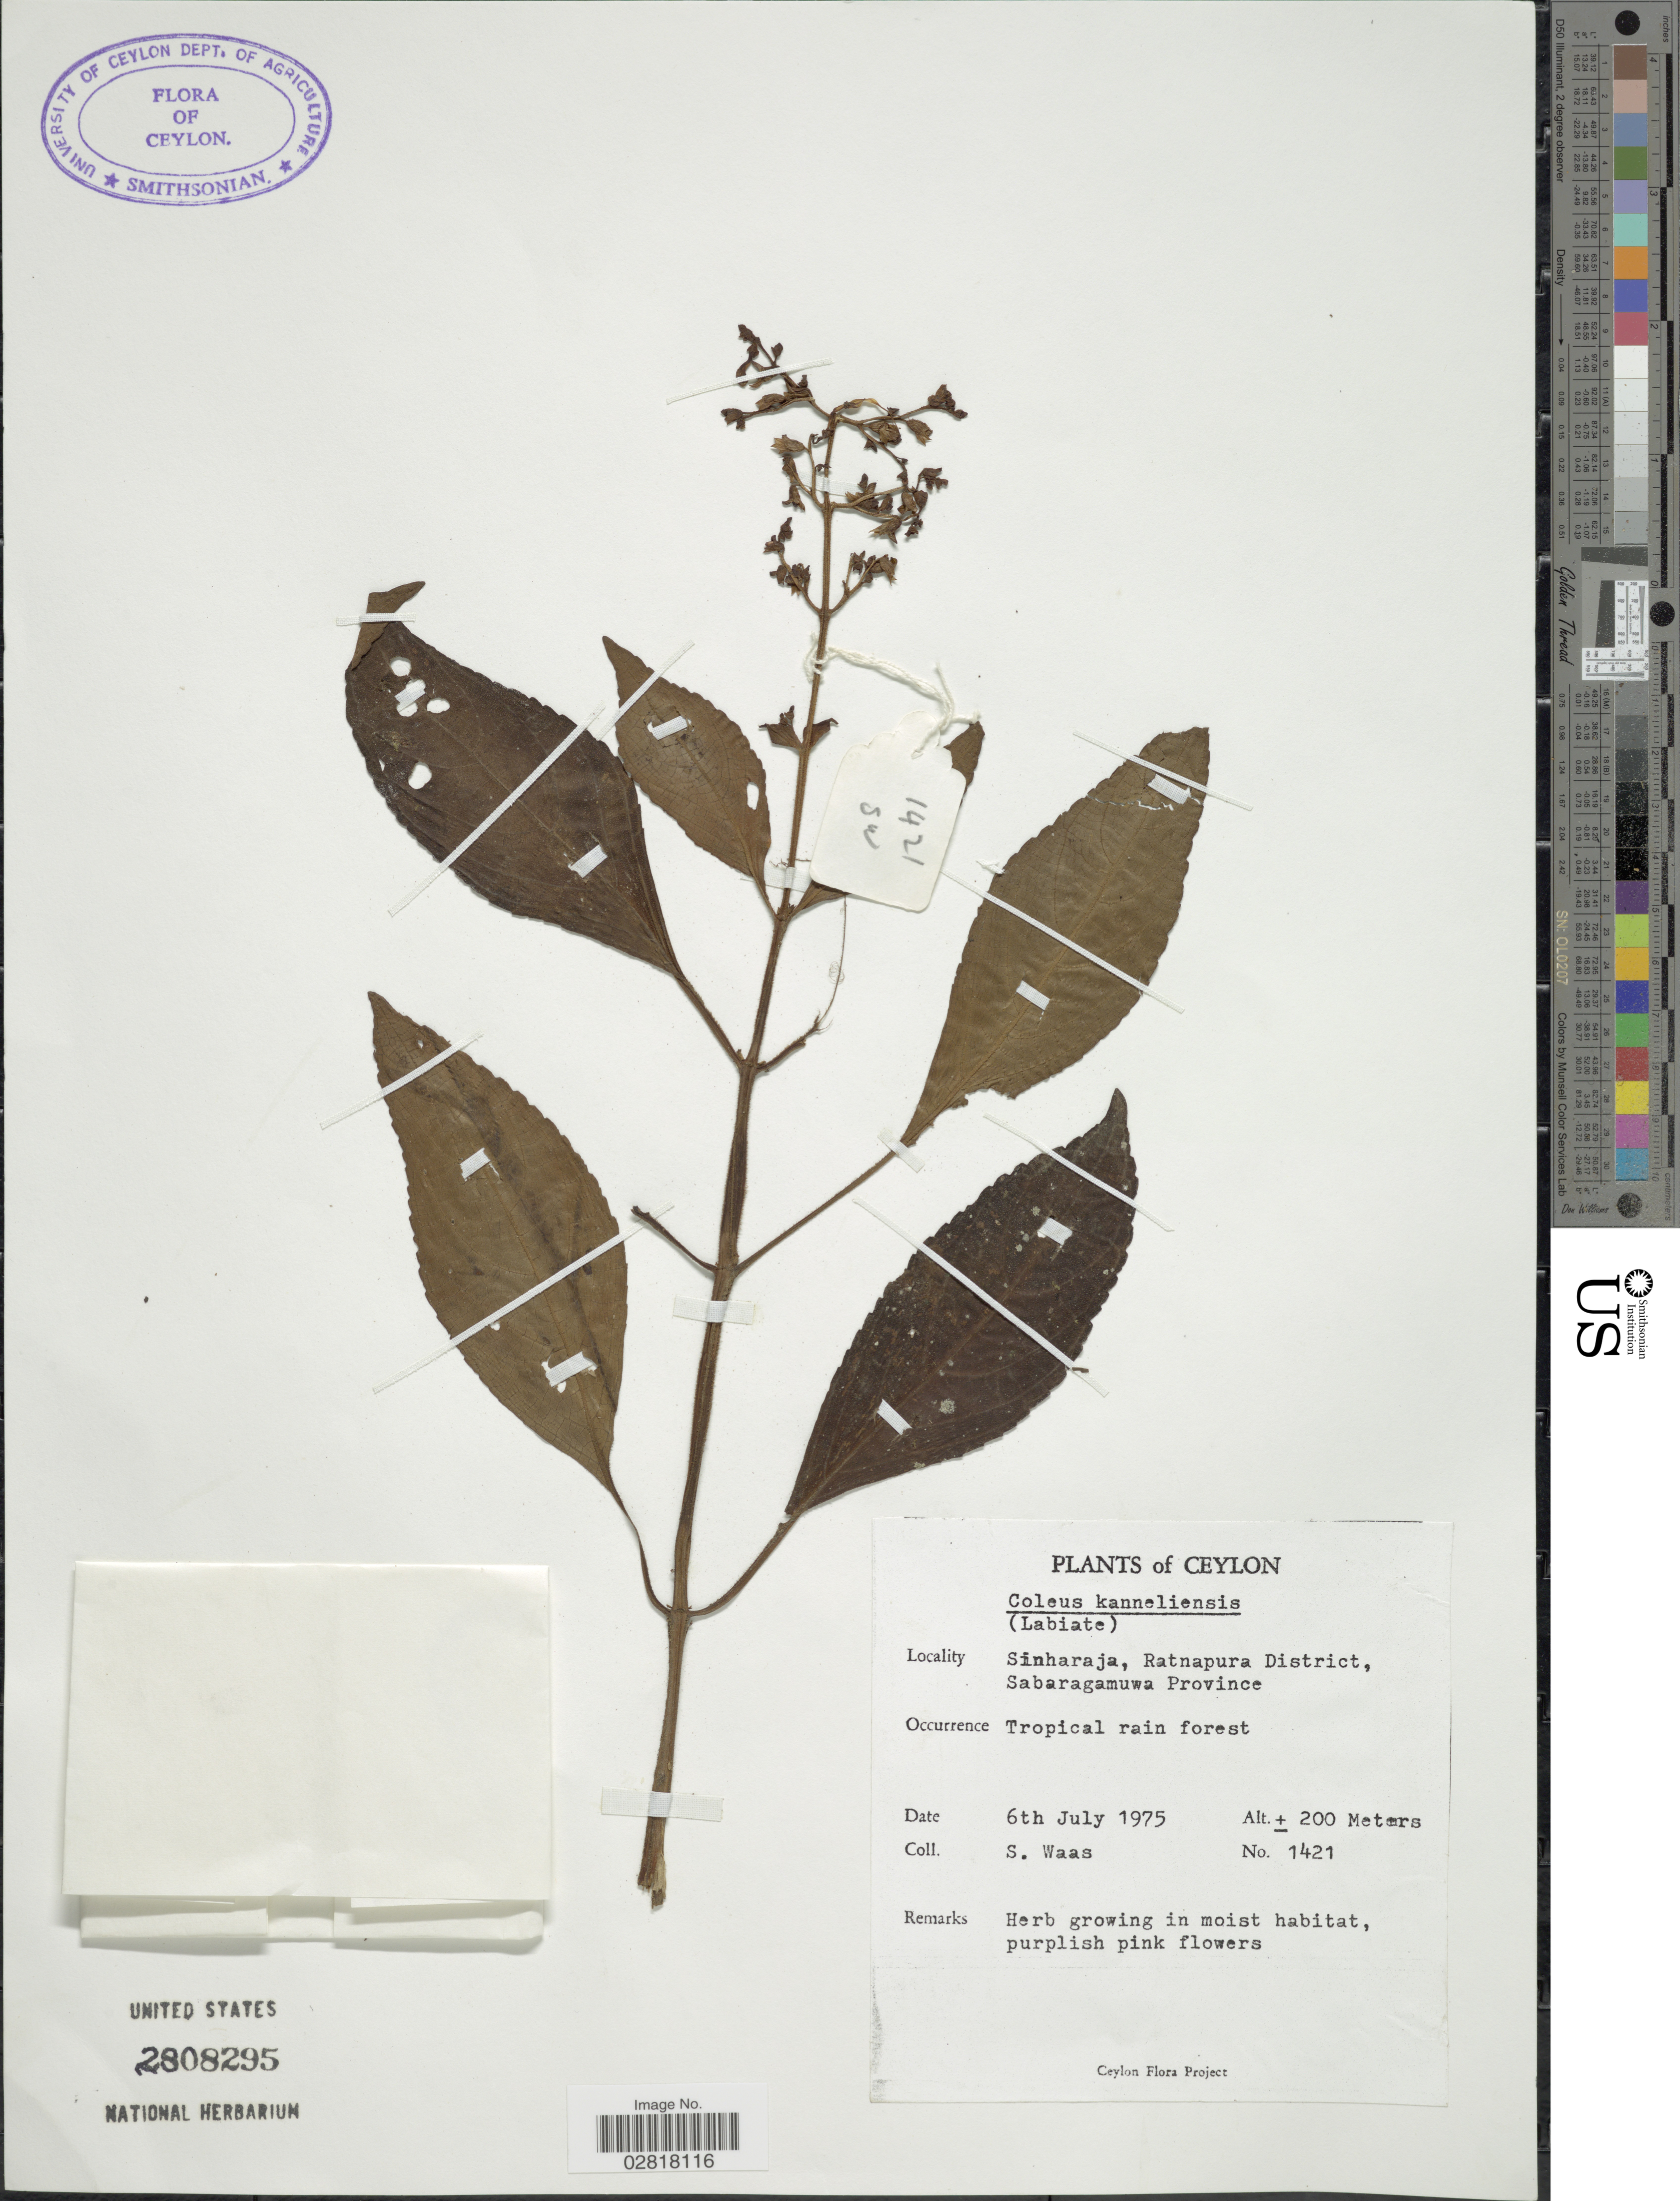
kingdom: Plantae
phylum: Tracheophyta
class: Magnoliopsida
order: Lamiales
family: Lamiaceae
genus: Plectranthus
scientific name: Plectranthus kanneliyensis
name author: (L.H. Cramer & Balas.) R.H. Willemse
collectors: S. Waas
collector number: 1421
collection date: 1975-07-06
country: Sri Lanka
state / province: Sabaragamuwa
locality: Ceylon, Sinharaja, Ratnapura District.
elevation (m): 200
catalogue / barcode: US 2808295